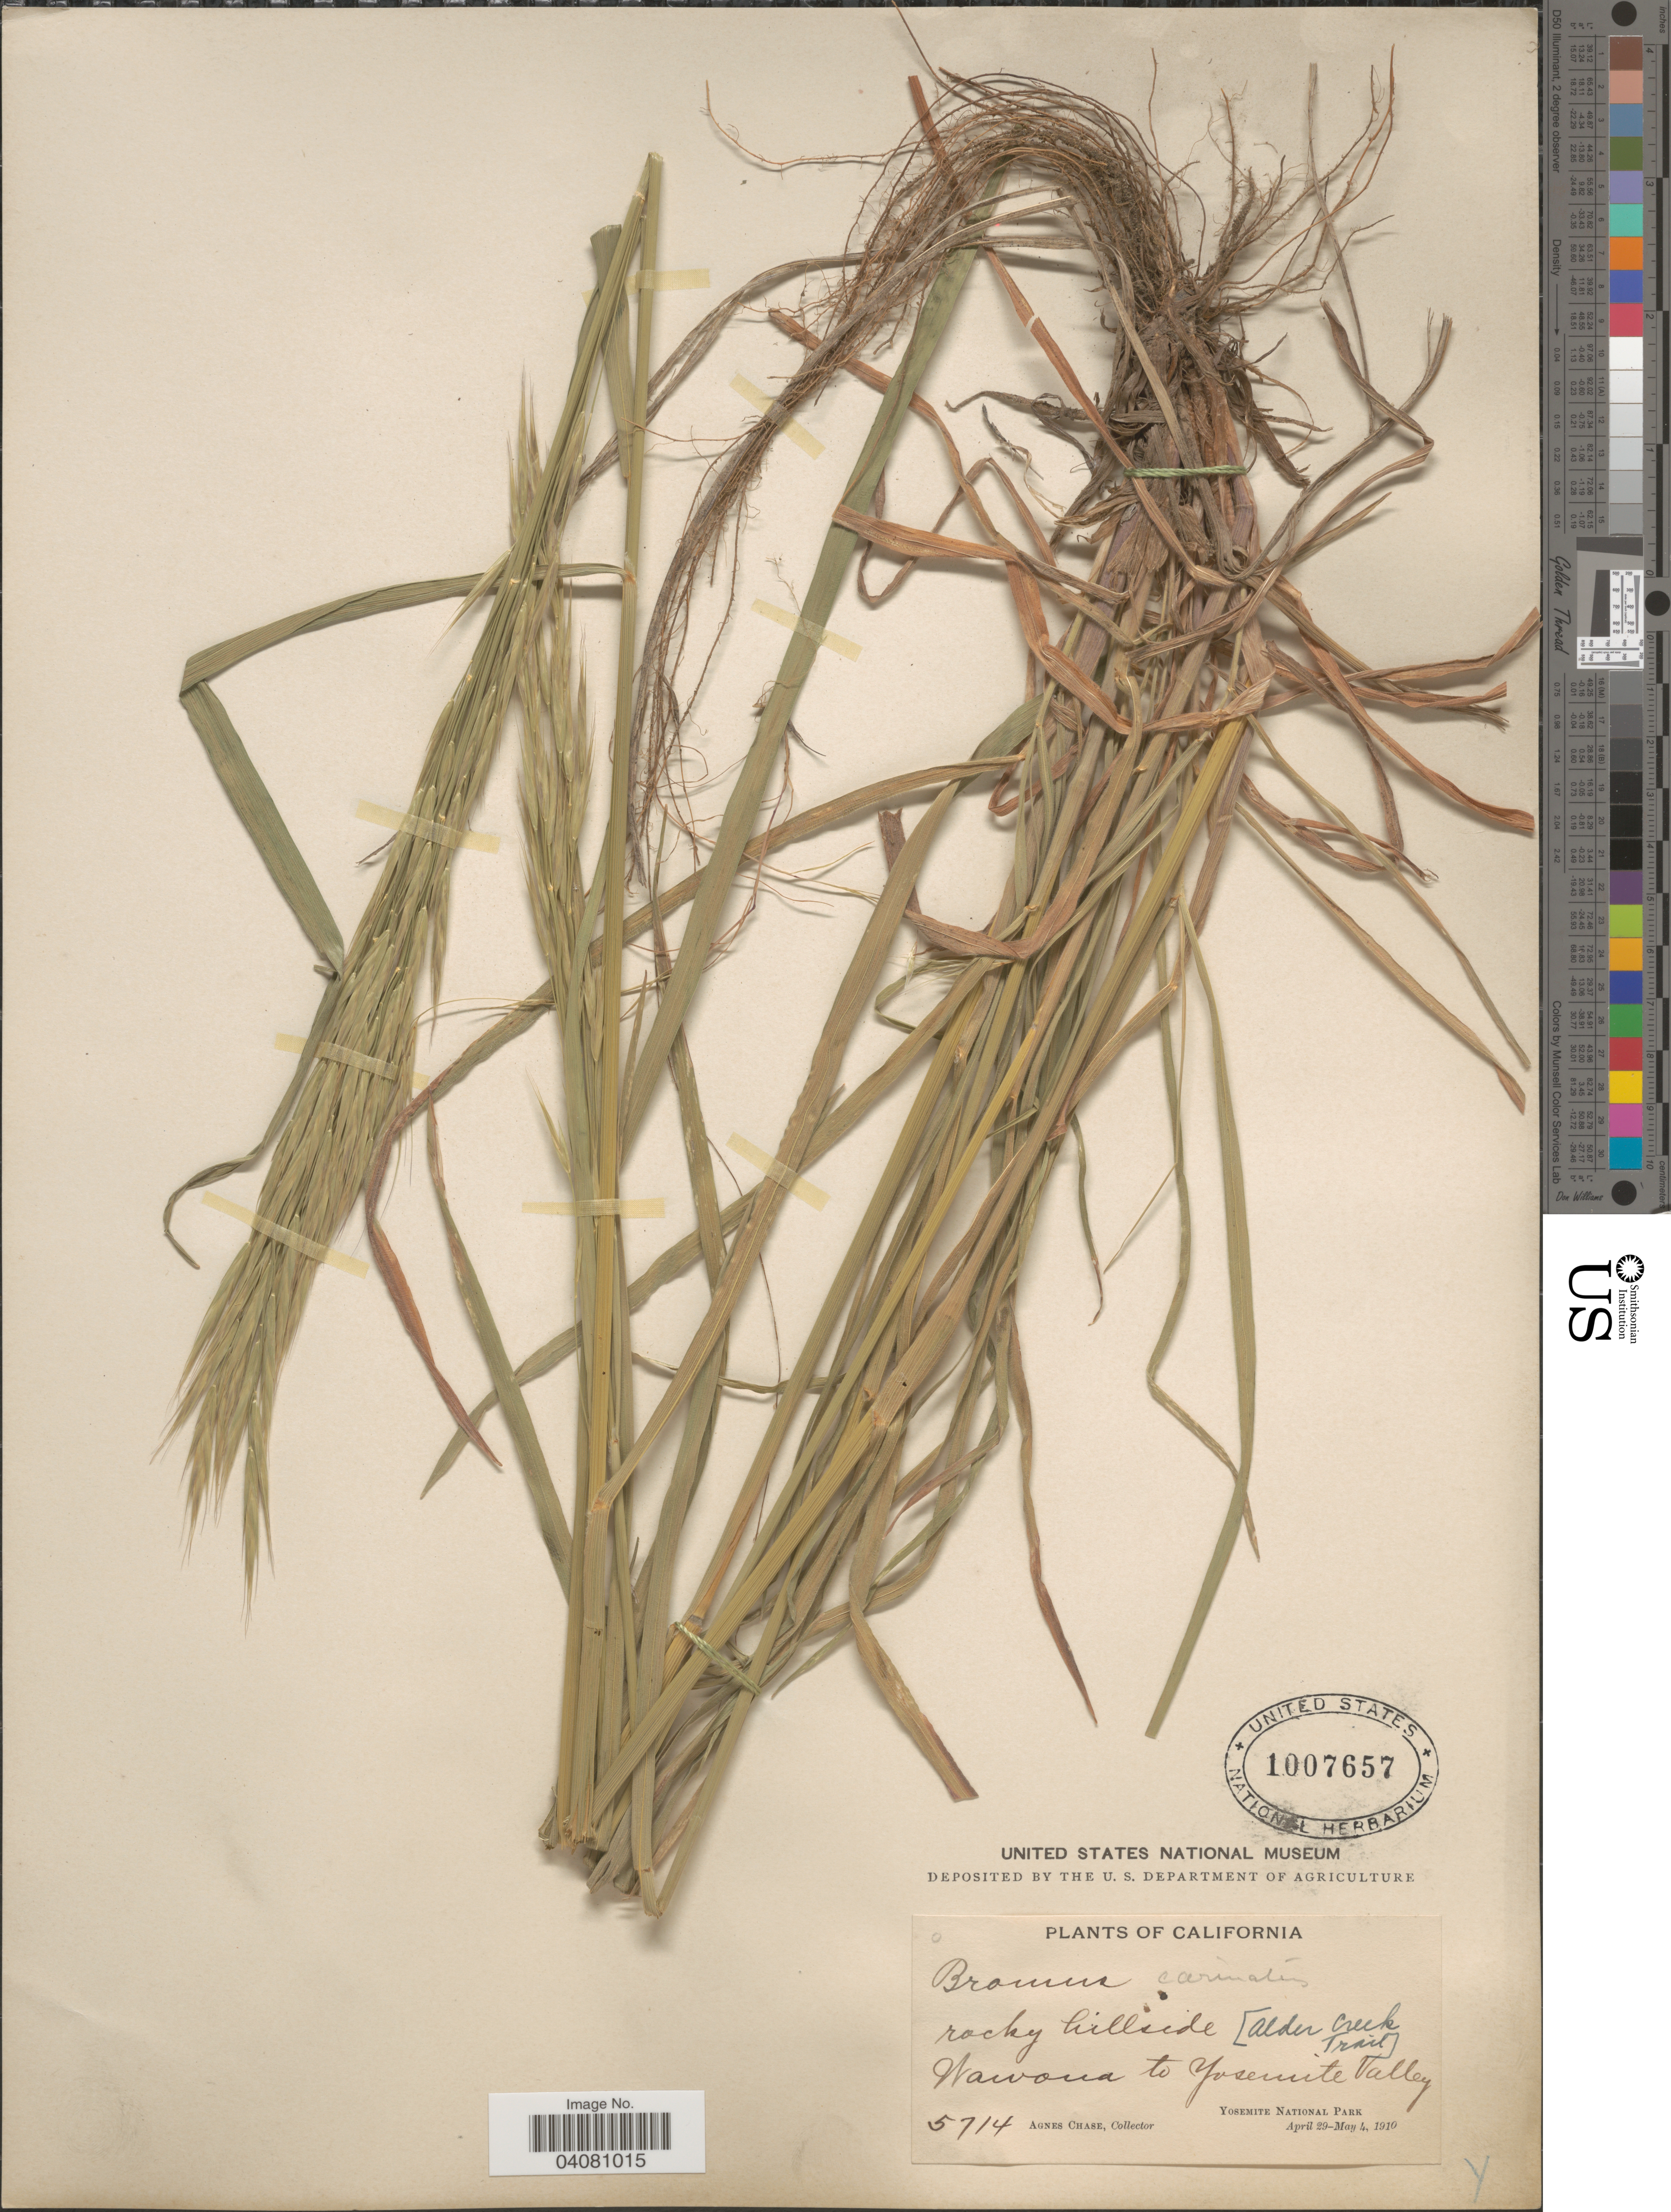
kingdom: Plantae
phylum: Tracheophyta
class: Liliopsida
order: Poales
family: Poaceae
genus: Bromus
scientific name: Bromus carinatus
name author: Hook. & Arn.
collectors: A. Chase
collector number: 5714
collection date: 1910-04-29/1910-05-04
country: United States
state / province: California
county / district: Mariposa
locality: Rocky hillside Wawona to Yosemite Valley. [Alder Creek Trail]. Yosemite National Park.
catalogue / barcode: US 1007657